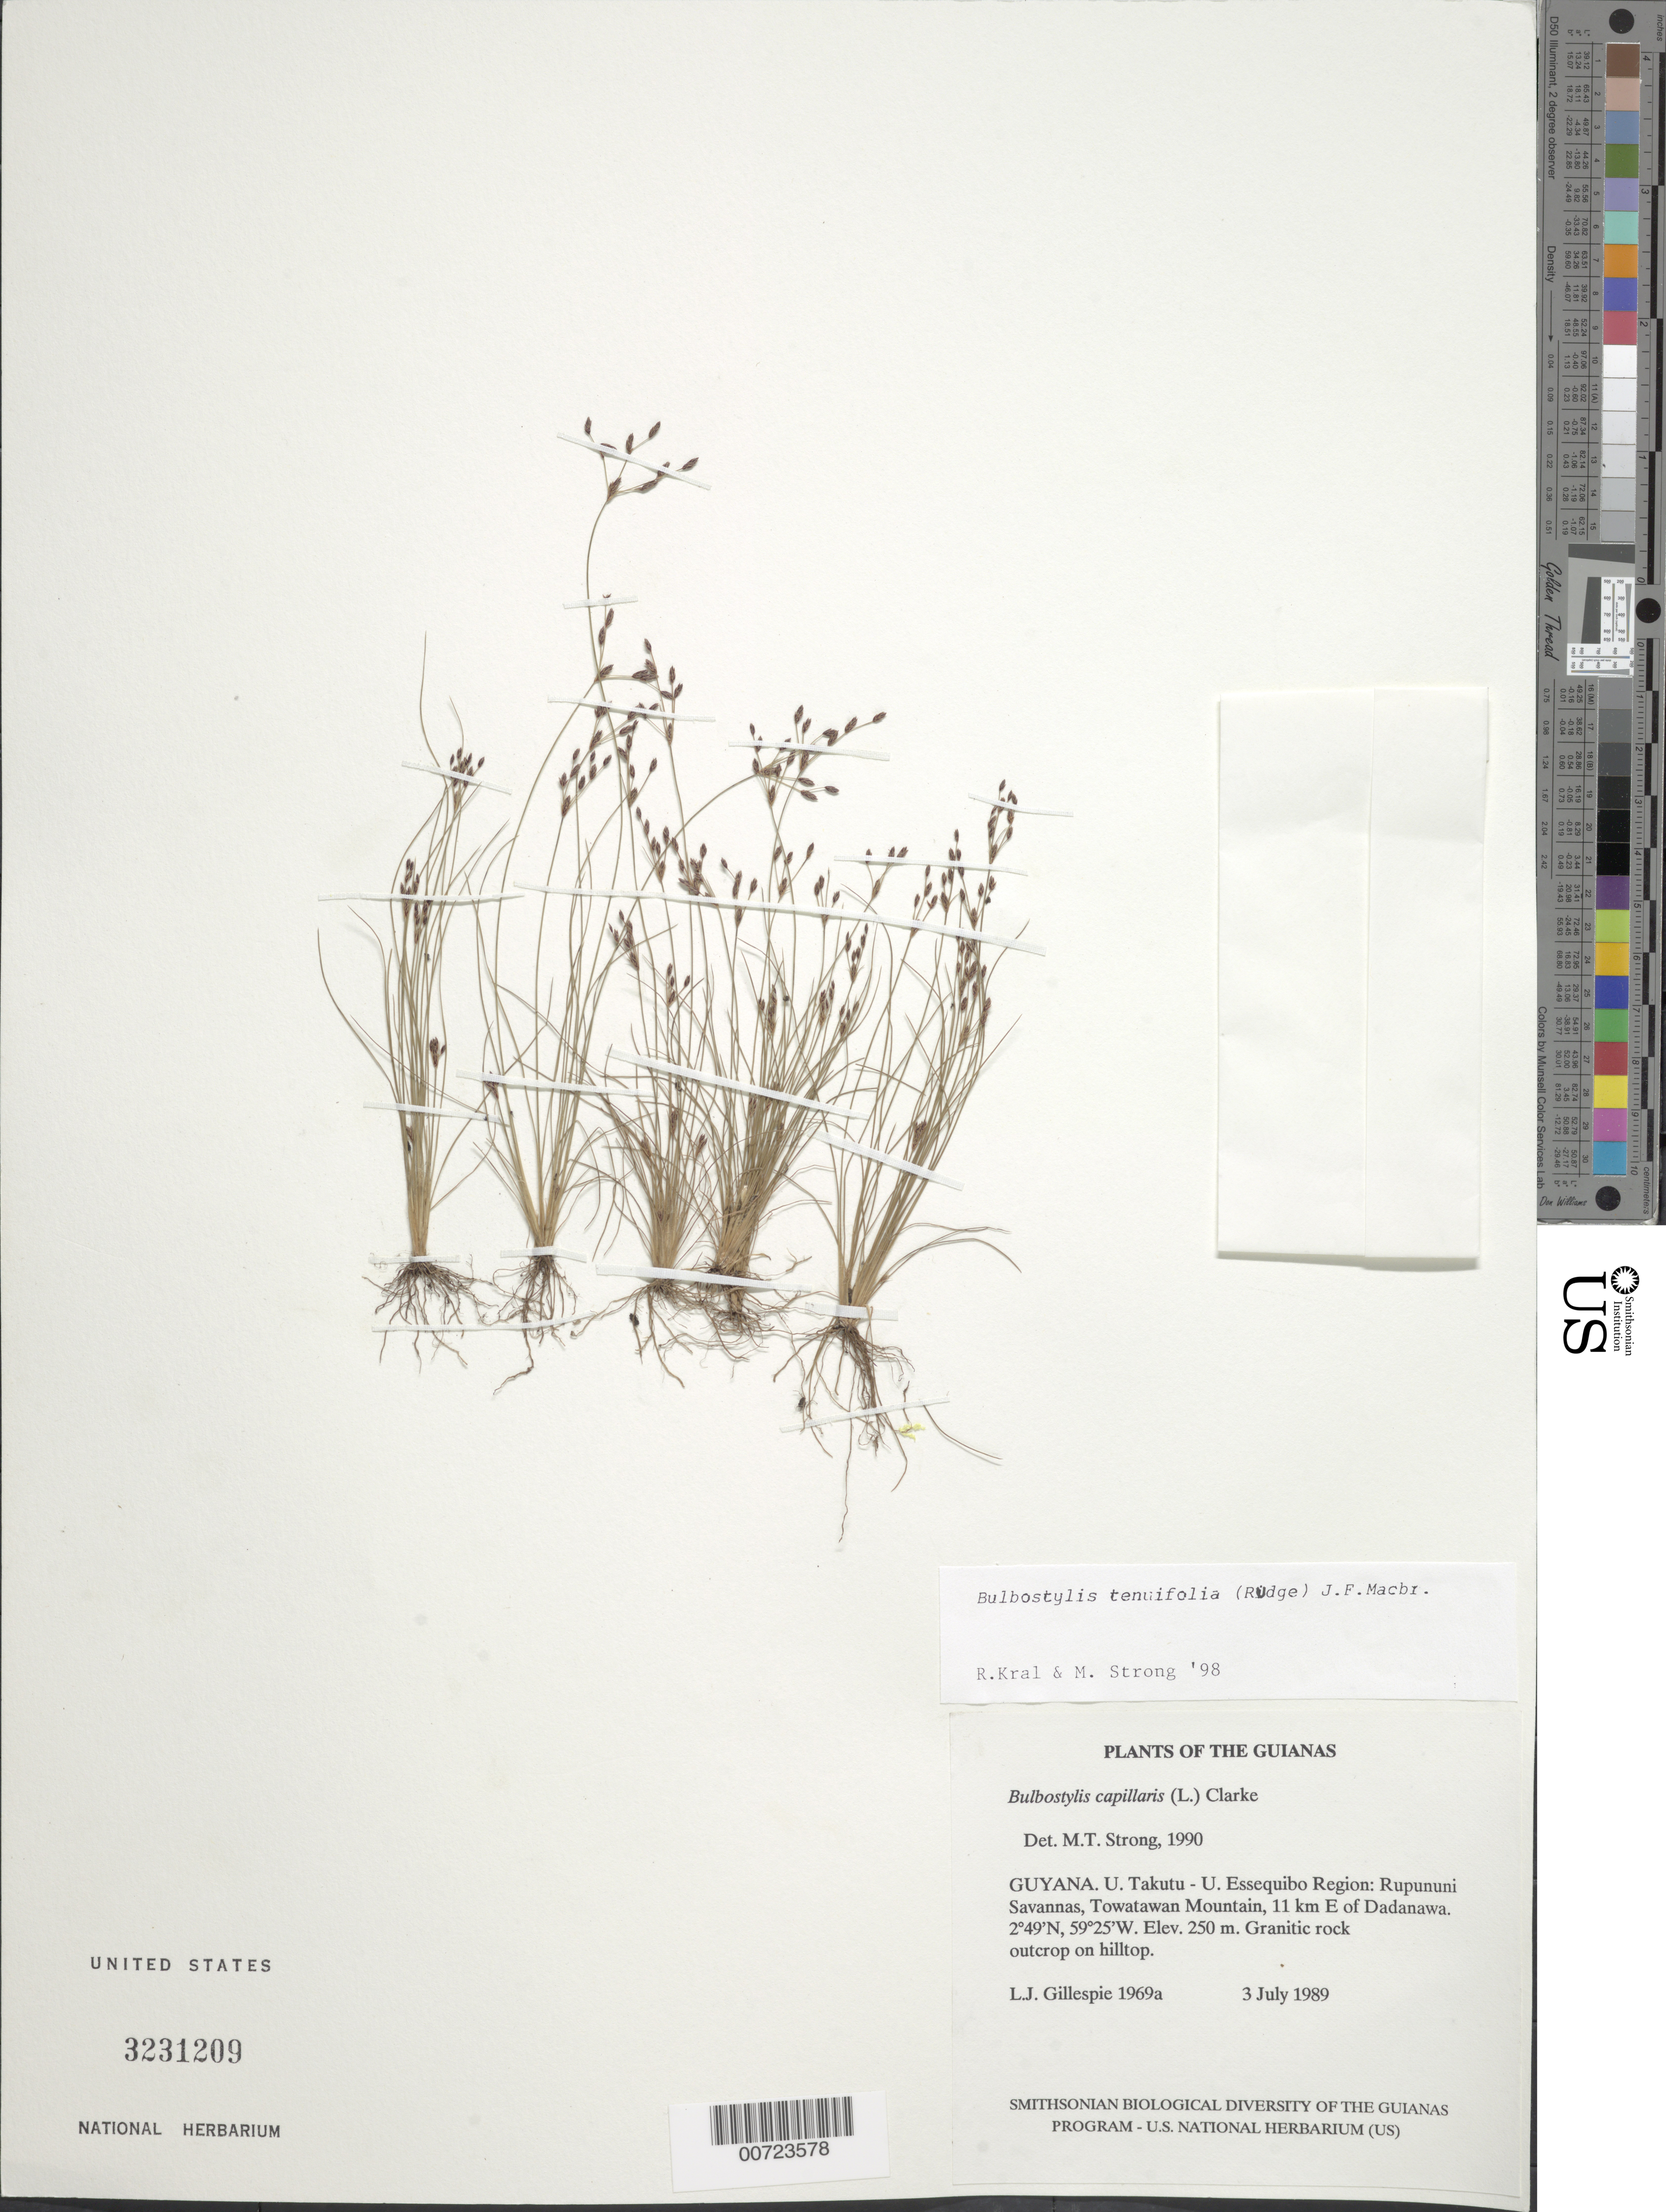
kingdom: Plantae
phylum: Tracheophyta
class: Liliopsida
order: Poales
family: Cyperaceae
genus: Bulbostylis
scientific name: Bulbostylis tenuifolia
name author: (Rudge) J.F. Macbr.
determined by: Strong, M. T., (US), Smithsonian Institution - National Museum of Natural History (UNITED STATES)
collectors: L. J. Gillespie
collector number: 1969 a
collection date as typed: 3 July 1989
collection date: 1989-07-03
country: Guyana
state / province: U. Takutu-U. Essequibo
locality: Rupununi Savanna, Towatawan Mt, 11 km E of Dadanawa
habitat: Granitic rock outcrop on hilltop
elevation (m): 250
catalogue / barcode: US 3231209